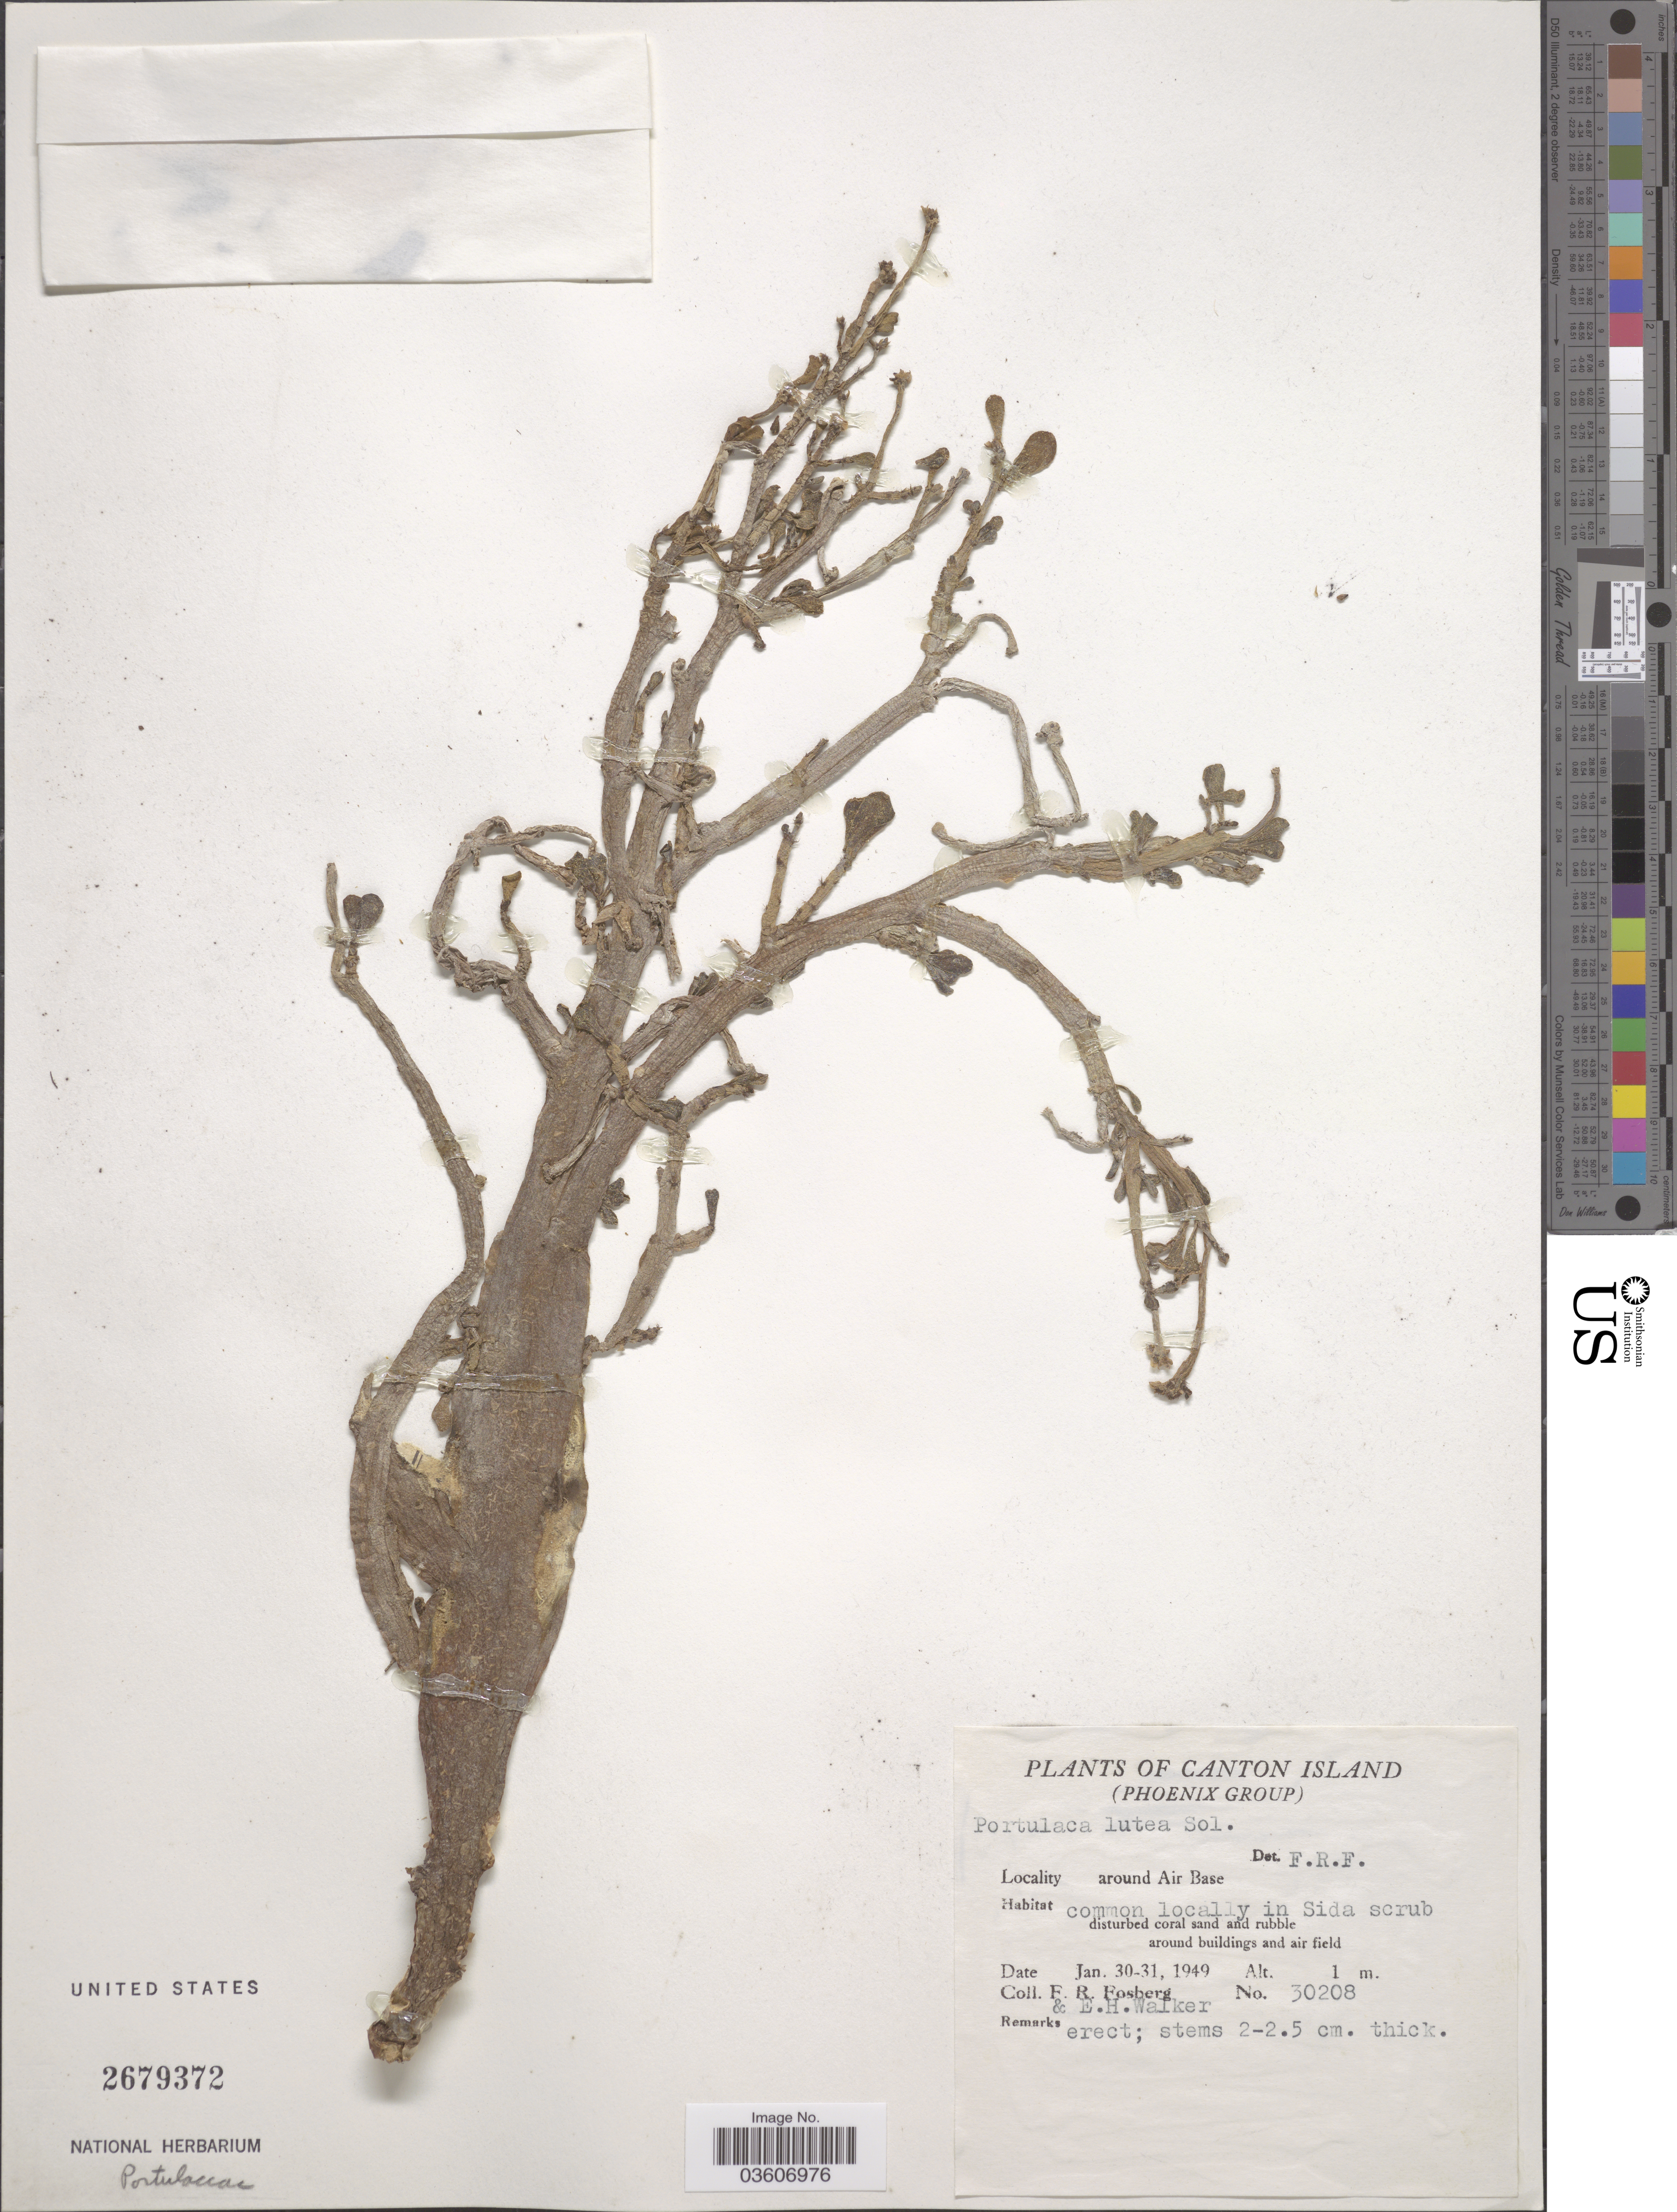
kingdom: Plantae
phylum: Tracheophyta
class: Magnoliopsida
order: Caryophyllales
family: Portulacaceae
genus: Portulaca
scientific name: Portulaca lutea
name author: Sol. ex G. Forst.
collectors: F. R. Fosberg & E. H. Walker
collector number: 30208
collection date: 1949-01-30/1949-01-31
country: Kiribati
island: Kanton [Canton] Atoll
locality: Canton Island. (Phoenix Group). Around Air Base.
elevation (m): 1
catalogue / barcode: US 2679372